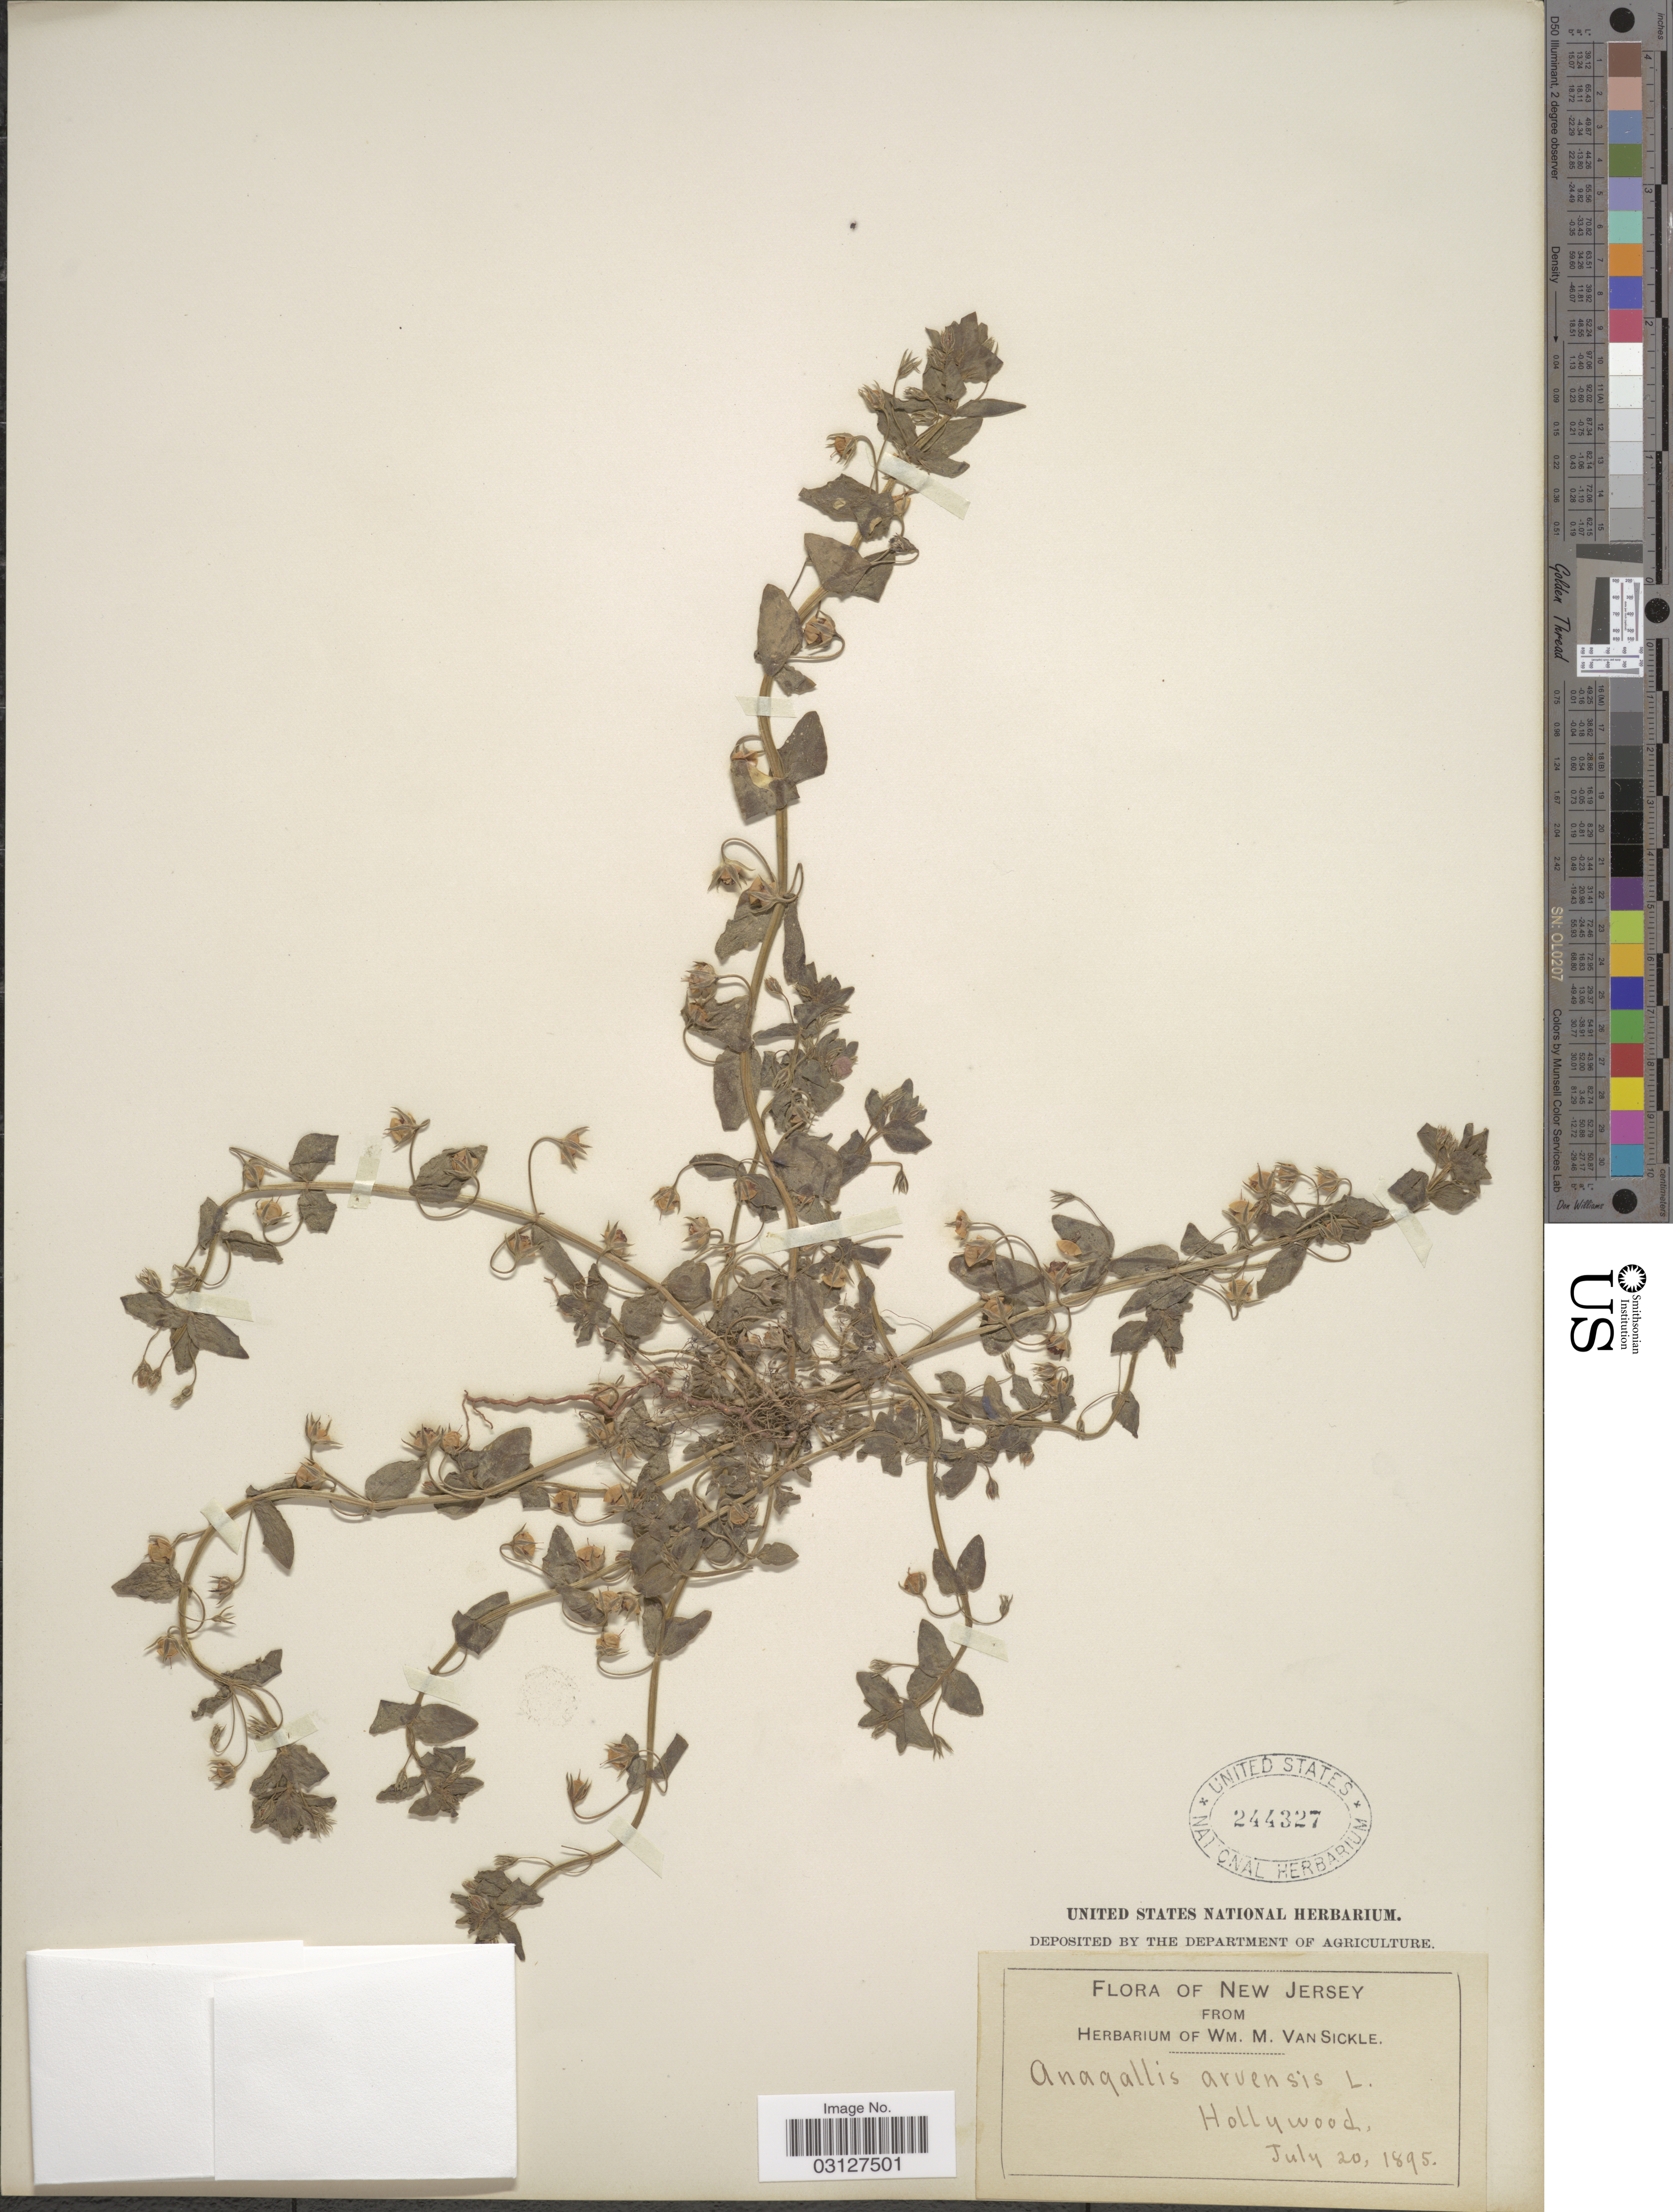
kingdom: Plantae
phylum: Tracheophyta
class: Magnoliopsida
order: Ericales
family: Primulaceae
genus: Anagallis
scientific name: Anagallis arvensis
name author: L.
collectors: ex herb. Wm. M. Van Sickle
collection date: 1895-07-20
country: United States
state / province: New Jersey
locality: Hollywood.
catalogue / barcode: US 244327